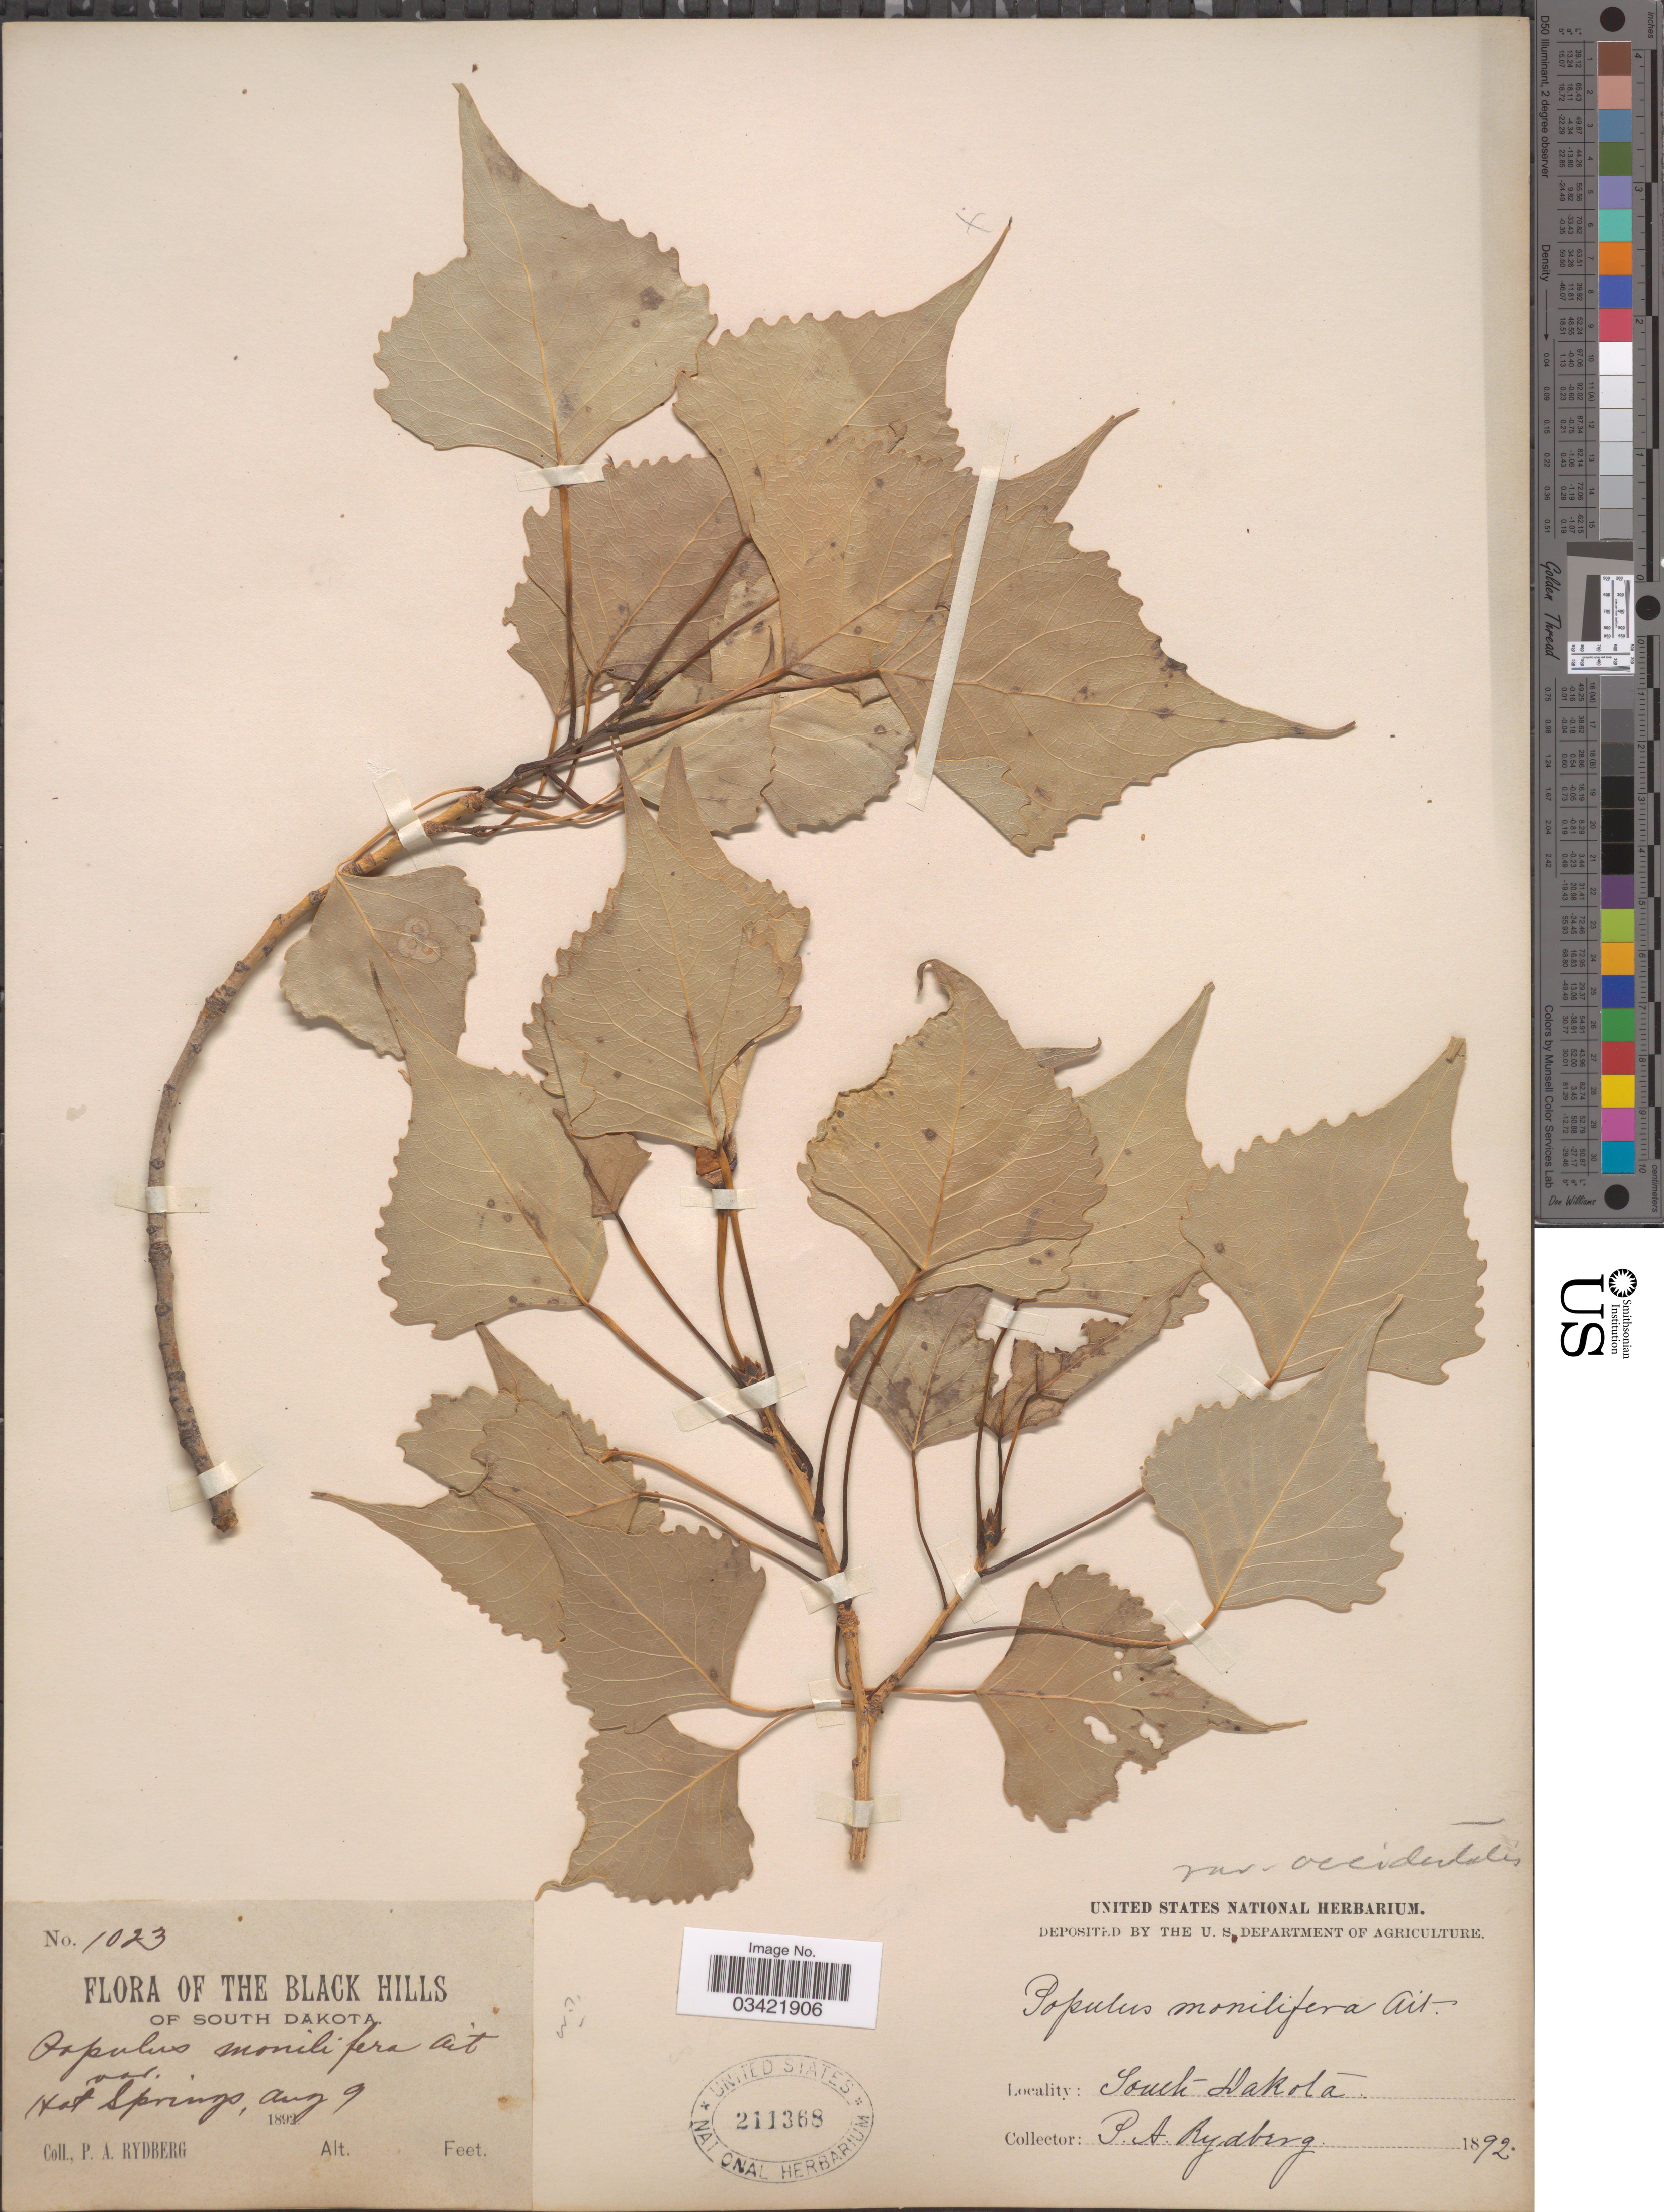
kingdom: Plantae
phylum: Tracheophyta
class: Magnoliopsida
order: Malpighiales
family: Salicaceae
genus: Populus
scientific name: Populus deltoides subsp. monilifera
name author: (Aiton) Eckenw.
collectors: P. A. Rydberg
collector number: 1023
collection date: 1892-08-09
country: United States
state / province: South Dakota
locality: The Black Hills of South Dakota. Hot Springs.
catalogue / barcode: US 211368